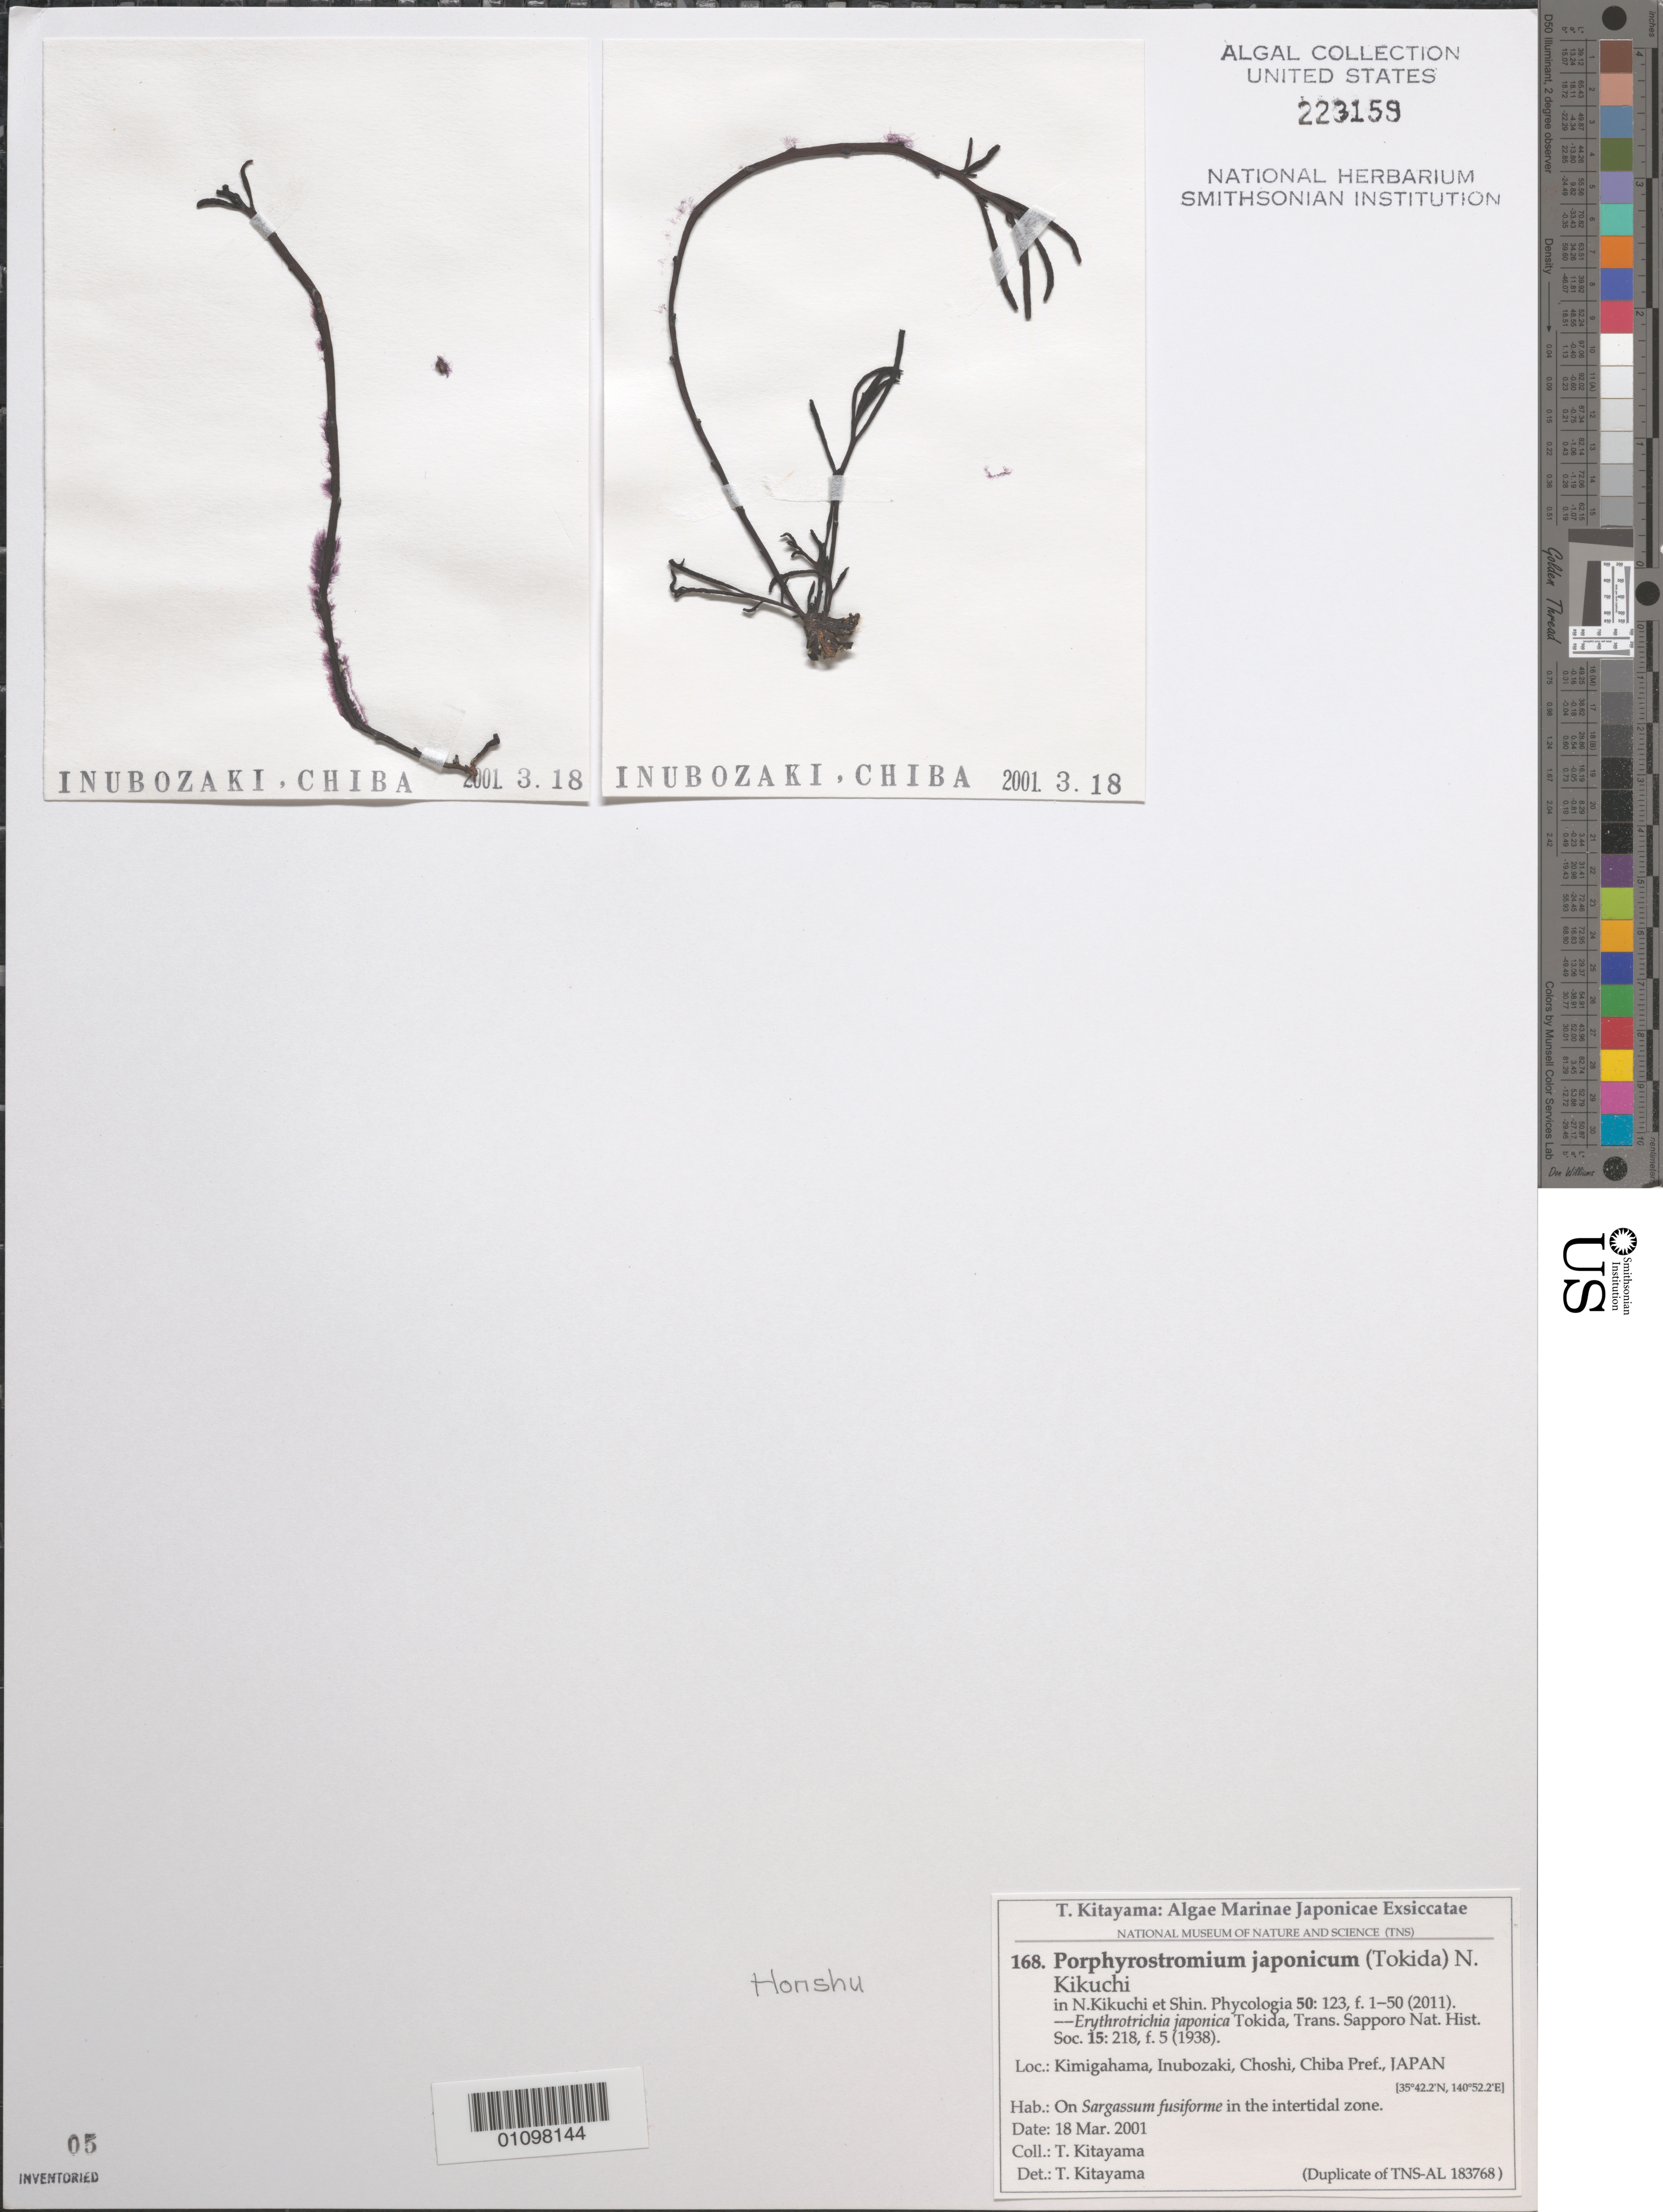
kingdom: Plantae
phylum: Rhodophyta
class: Compsopogonophyceae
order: Erythropeltidales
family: Erythrotrichiaceae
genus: Porphyrostromium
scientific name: Porphyrostromium japonicum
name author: (J. Tokida) N. Kikuchi in N. Kikuchi & J.-A. Shin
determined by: Kitayama, T.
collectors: T. Kitayama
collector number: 168 & TNS-AL 183768 Duplicate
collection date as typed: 18 Mar 2001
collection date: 2001-03-18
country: Japan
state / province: Tiba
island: Honshu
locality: Kimigahama, Inubozaki, Choshi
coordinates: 35 42.2' N, 140 52.2' E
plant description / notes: Kitayama, T., Algae Marinae Japonicae Exsiccatae, Fasc. VII (Nos. 151-175)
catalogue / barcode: US 223159